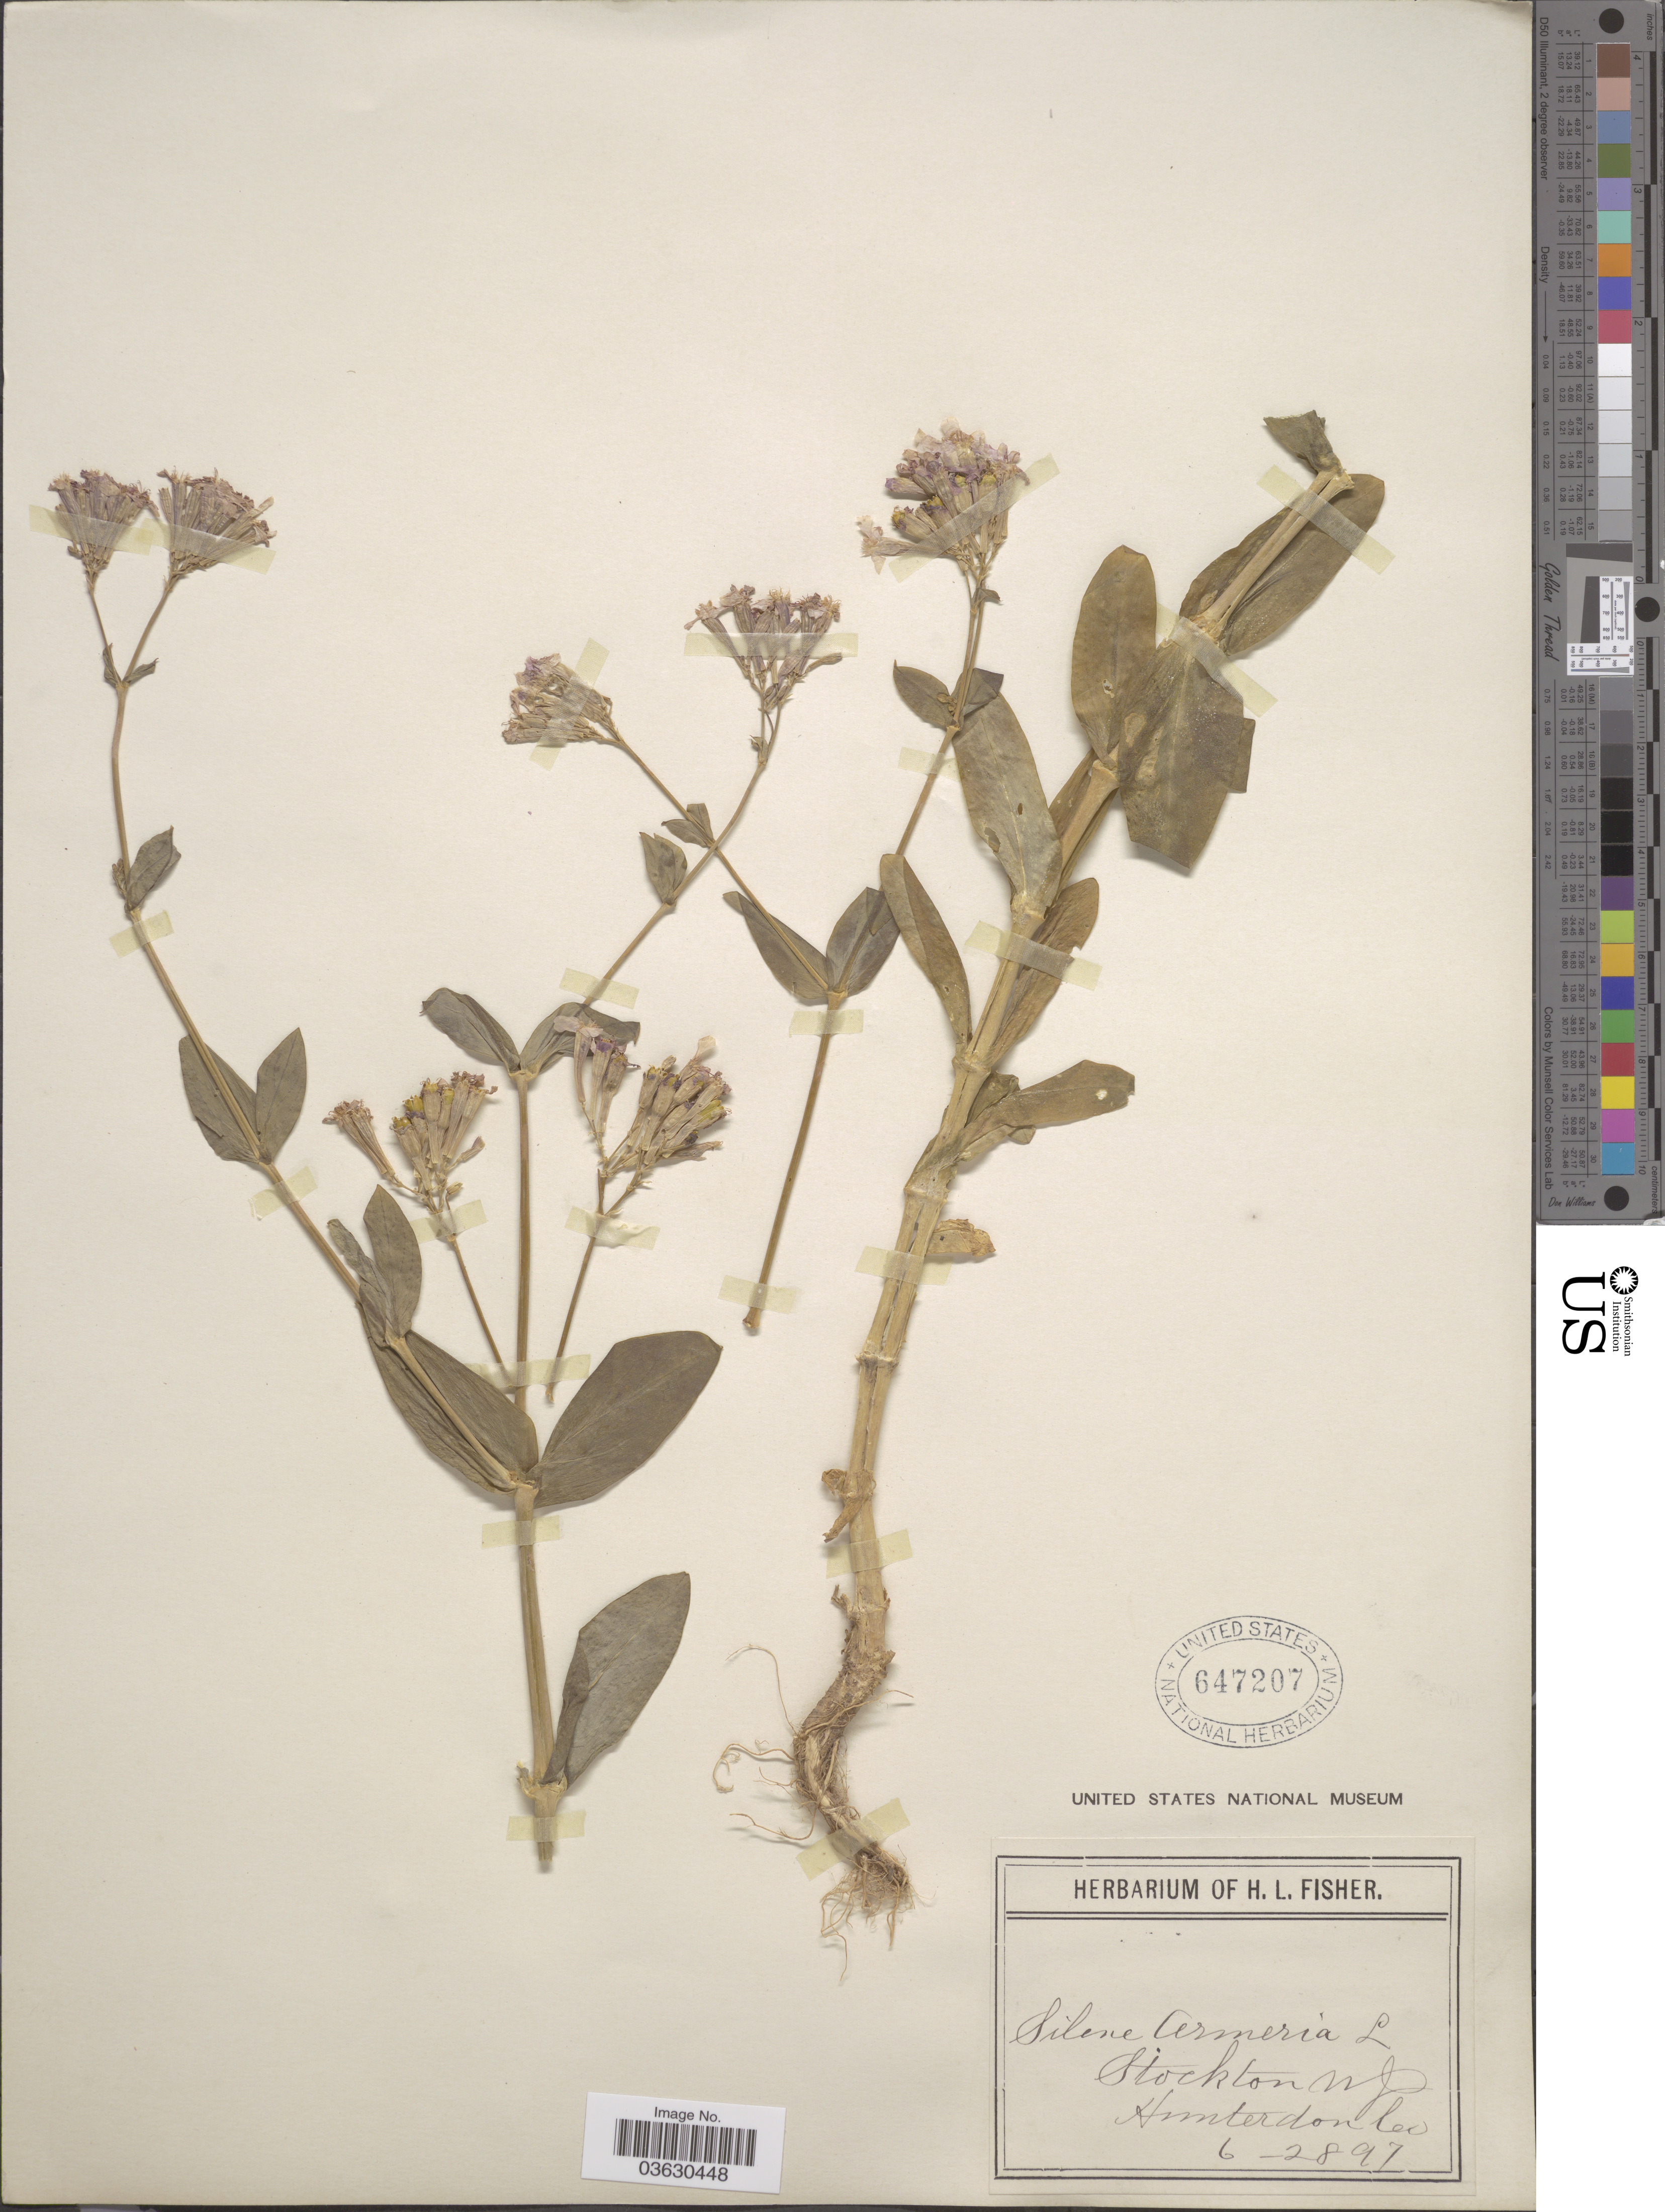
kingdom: Plantae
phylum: Tracheophyta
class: Magnoliopsida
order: Caryophyllales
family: Caryophyllaceae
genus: Atocion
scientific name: Atocion armeria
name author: (L.) Raf.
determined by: U.S. National Herbarium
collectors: ex herb. of H. L. Fisher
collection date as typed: Transcribed d/m/y: 28/6/97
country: United States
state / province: New Jersey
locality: Stockton. Hunterdon Co.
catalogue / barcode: US 647207